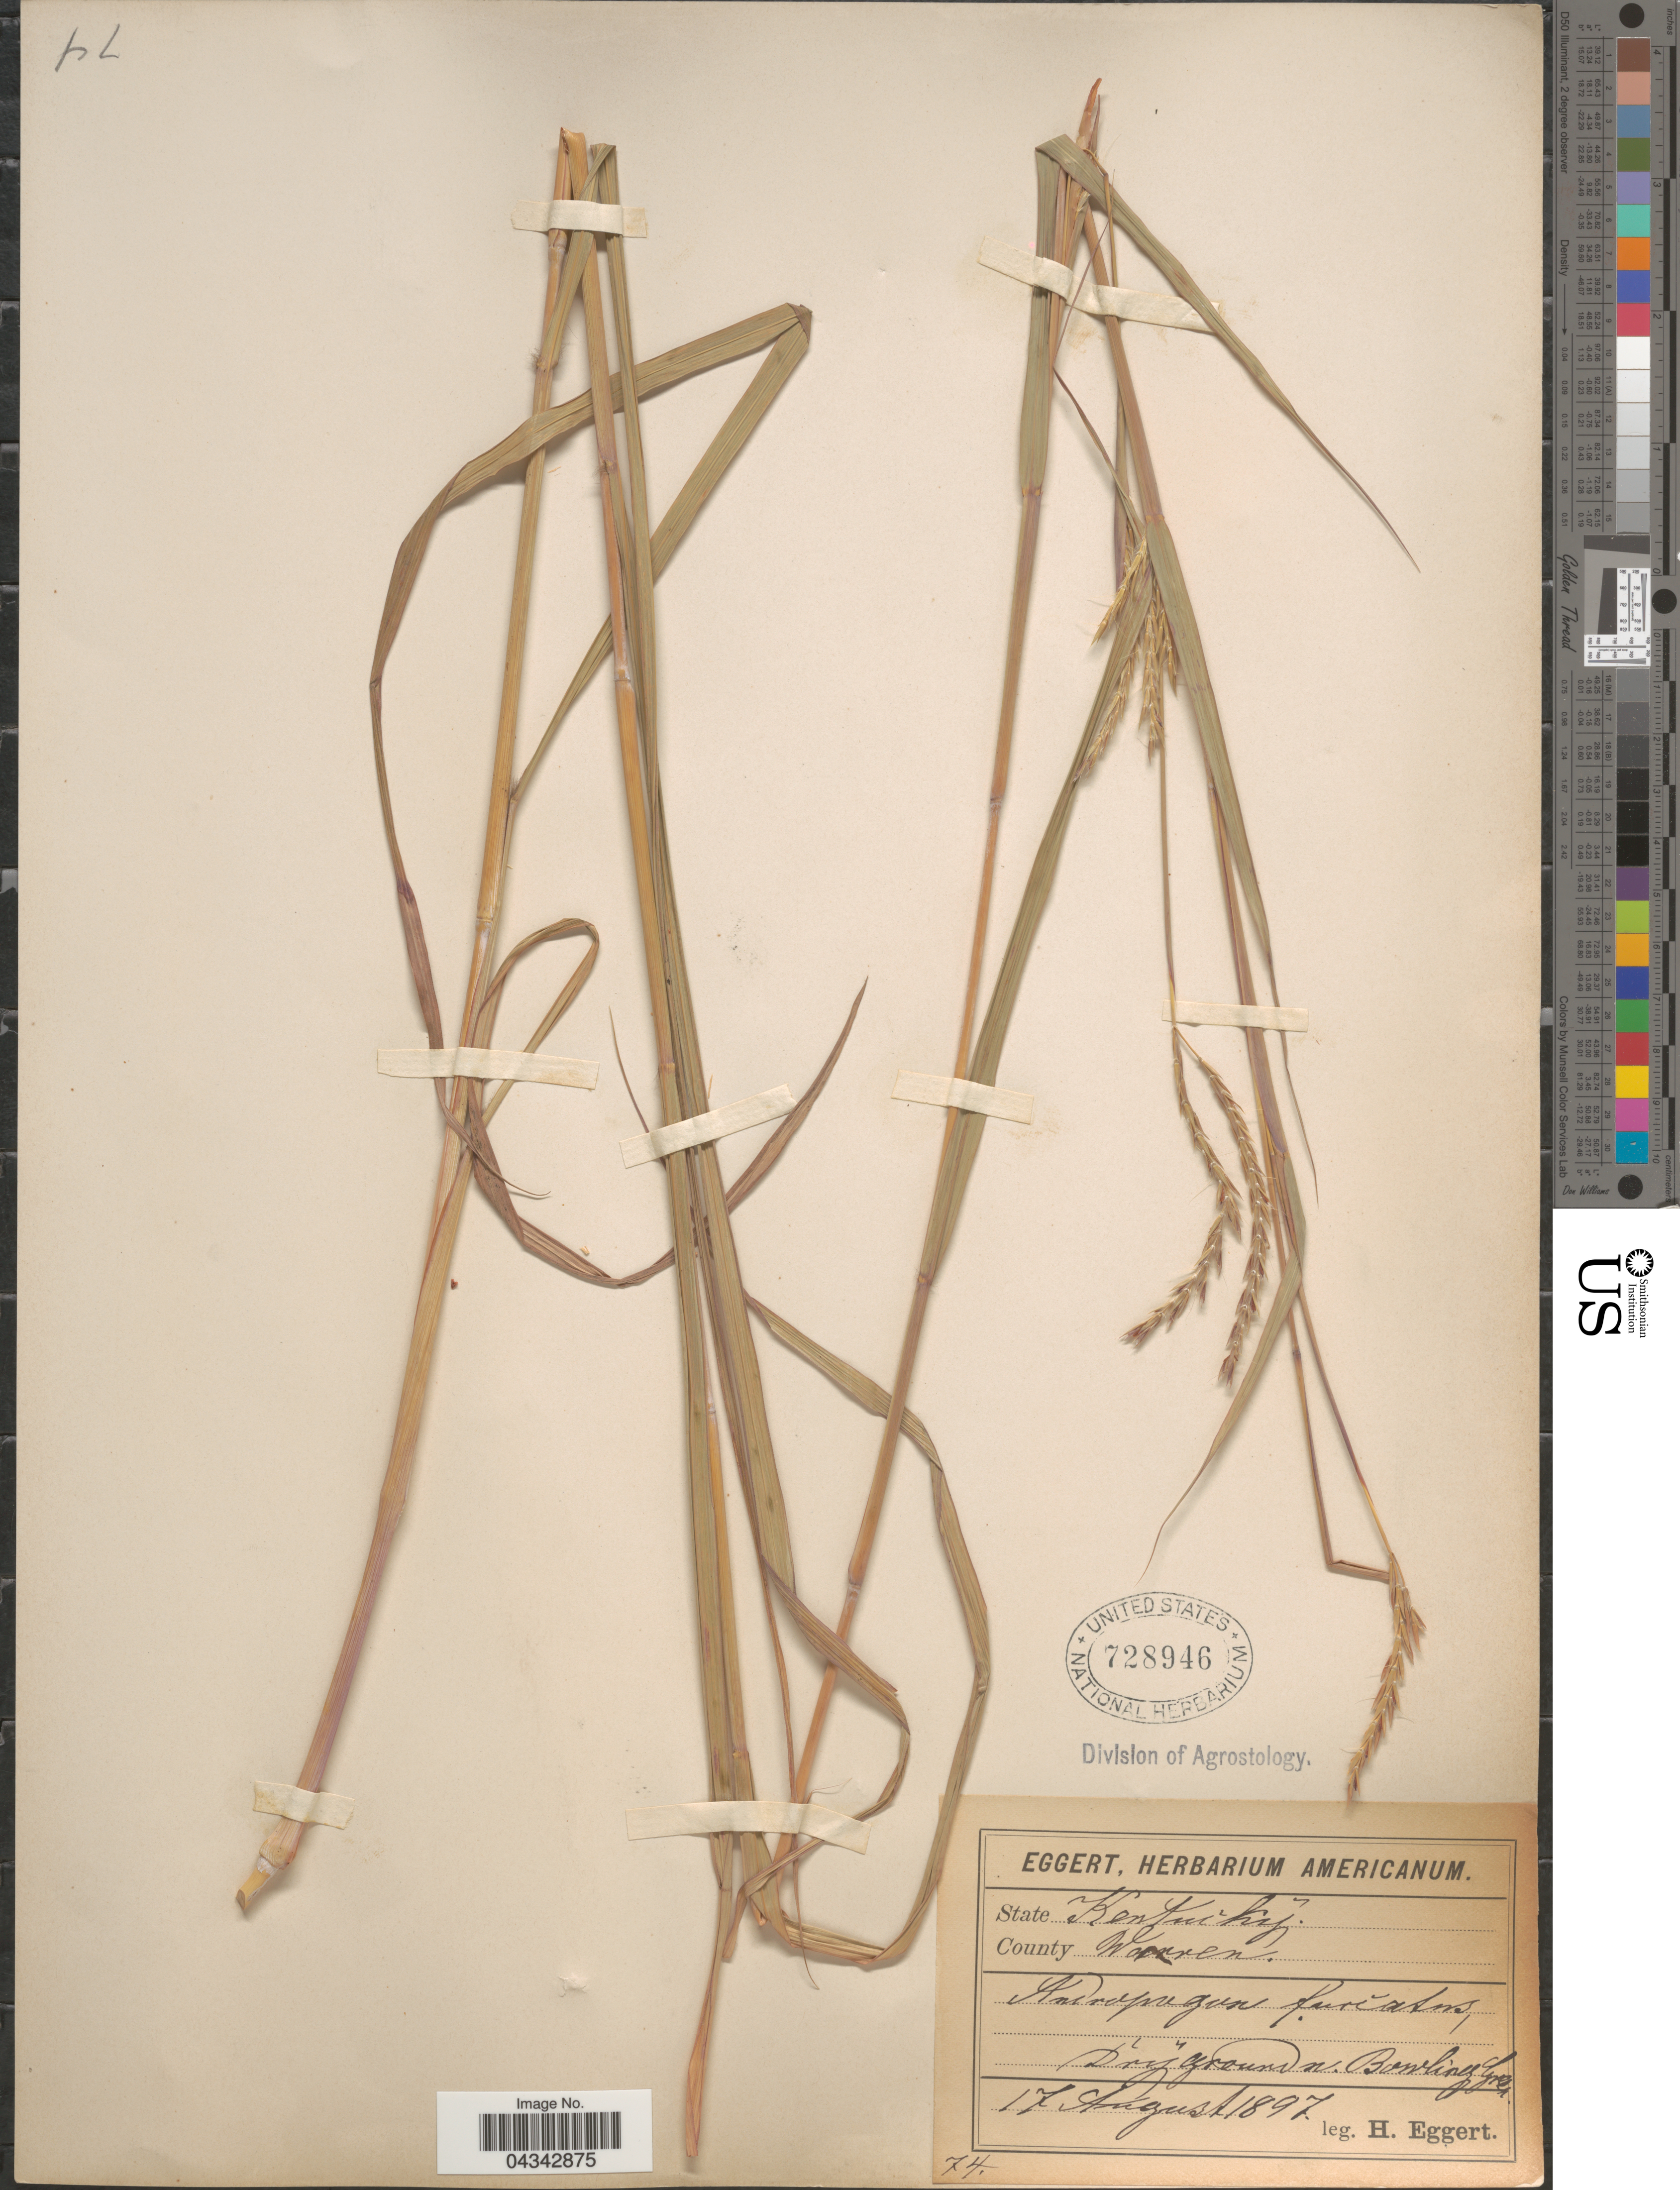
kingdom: Plantae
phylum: Tracheophyta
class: Liliopsida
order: Poales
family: Poaceae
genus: Andropogon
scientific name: Andropogon gerardii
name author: Vitman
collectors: H. Eggert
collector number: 74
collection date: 1897-08-17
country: United States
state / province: Kentucky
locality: County Warren. Dry ground n. Bowling Green.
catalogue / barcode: US 728946